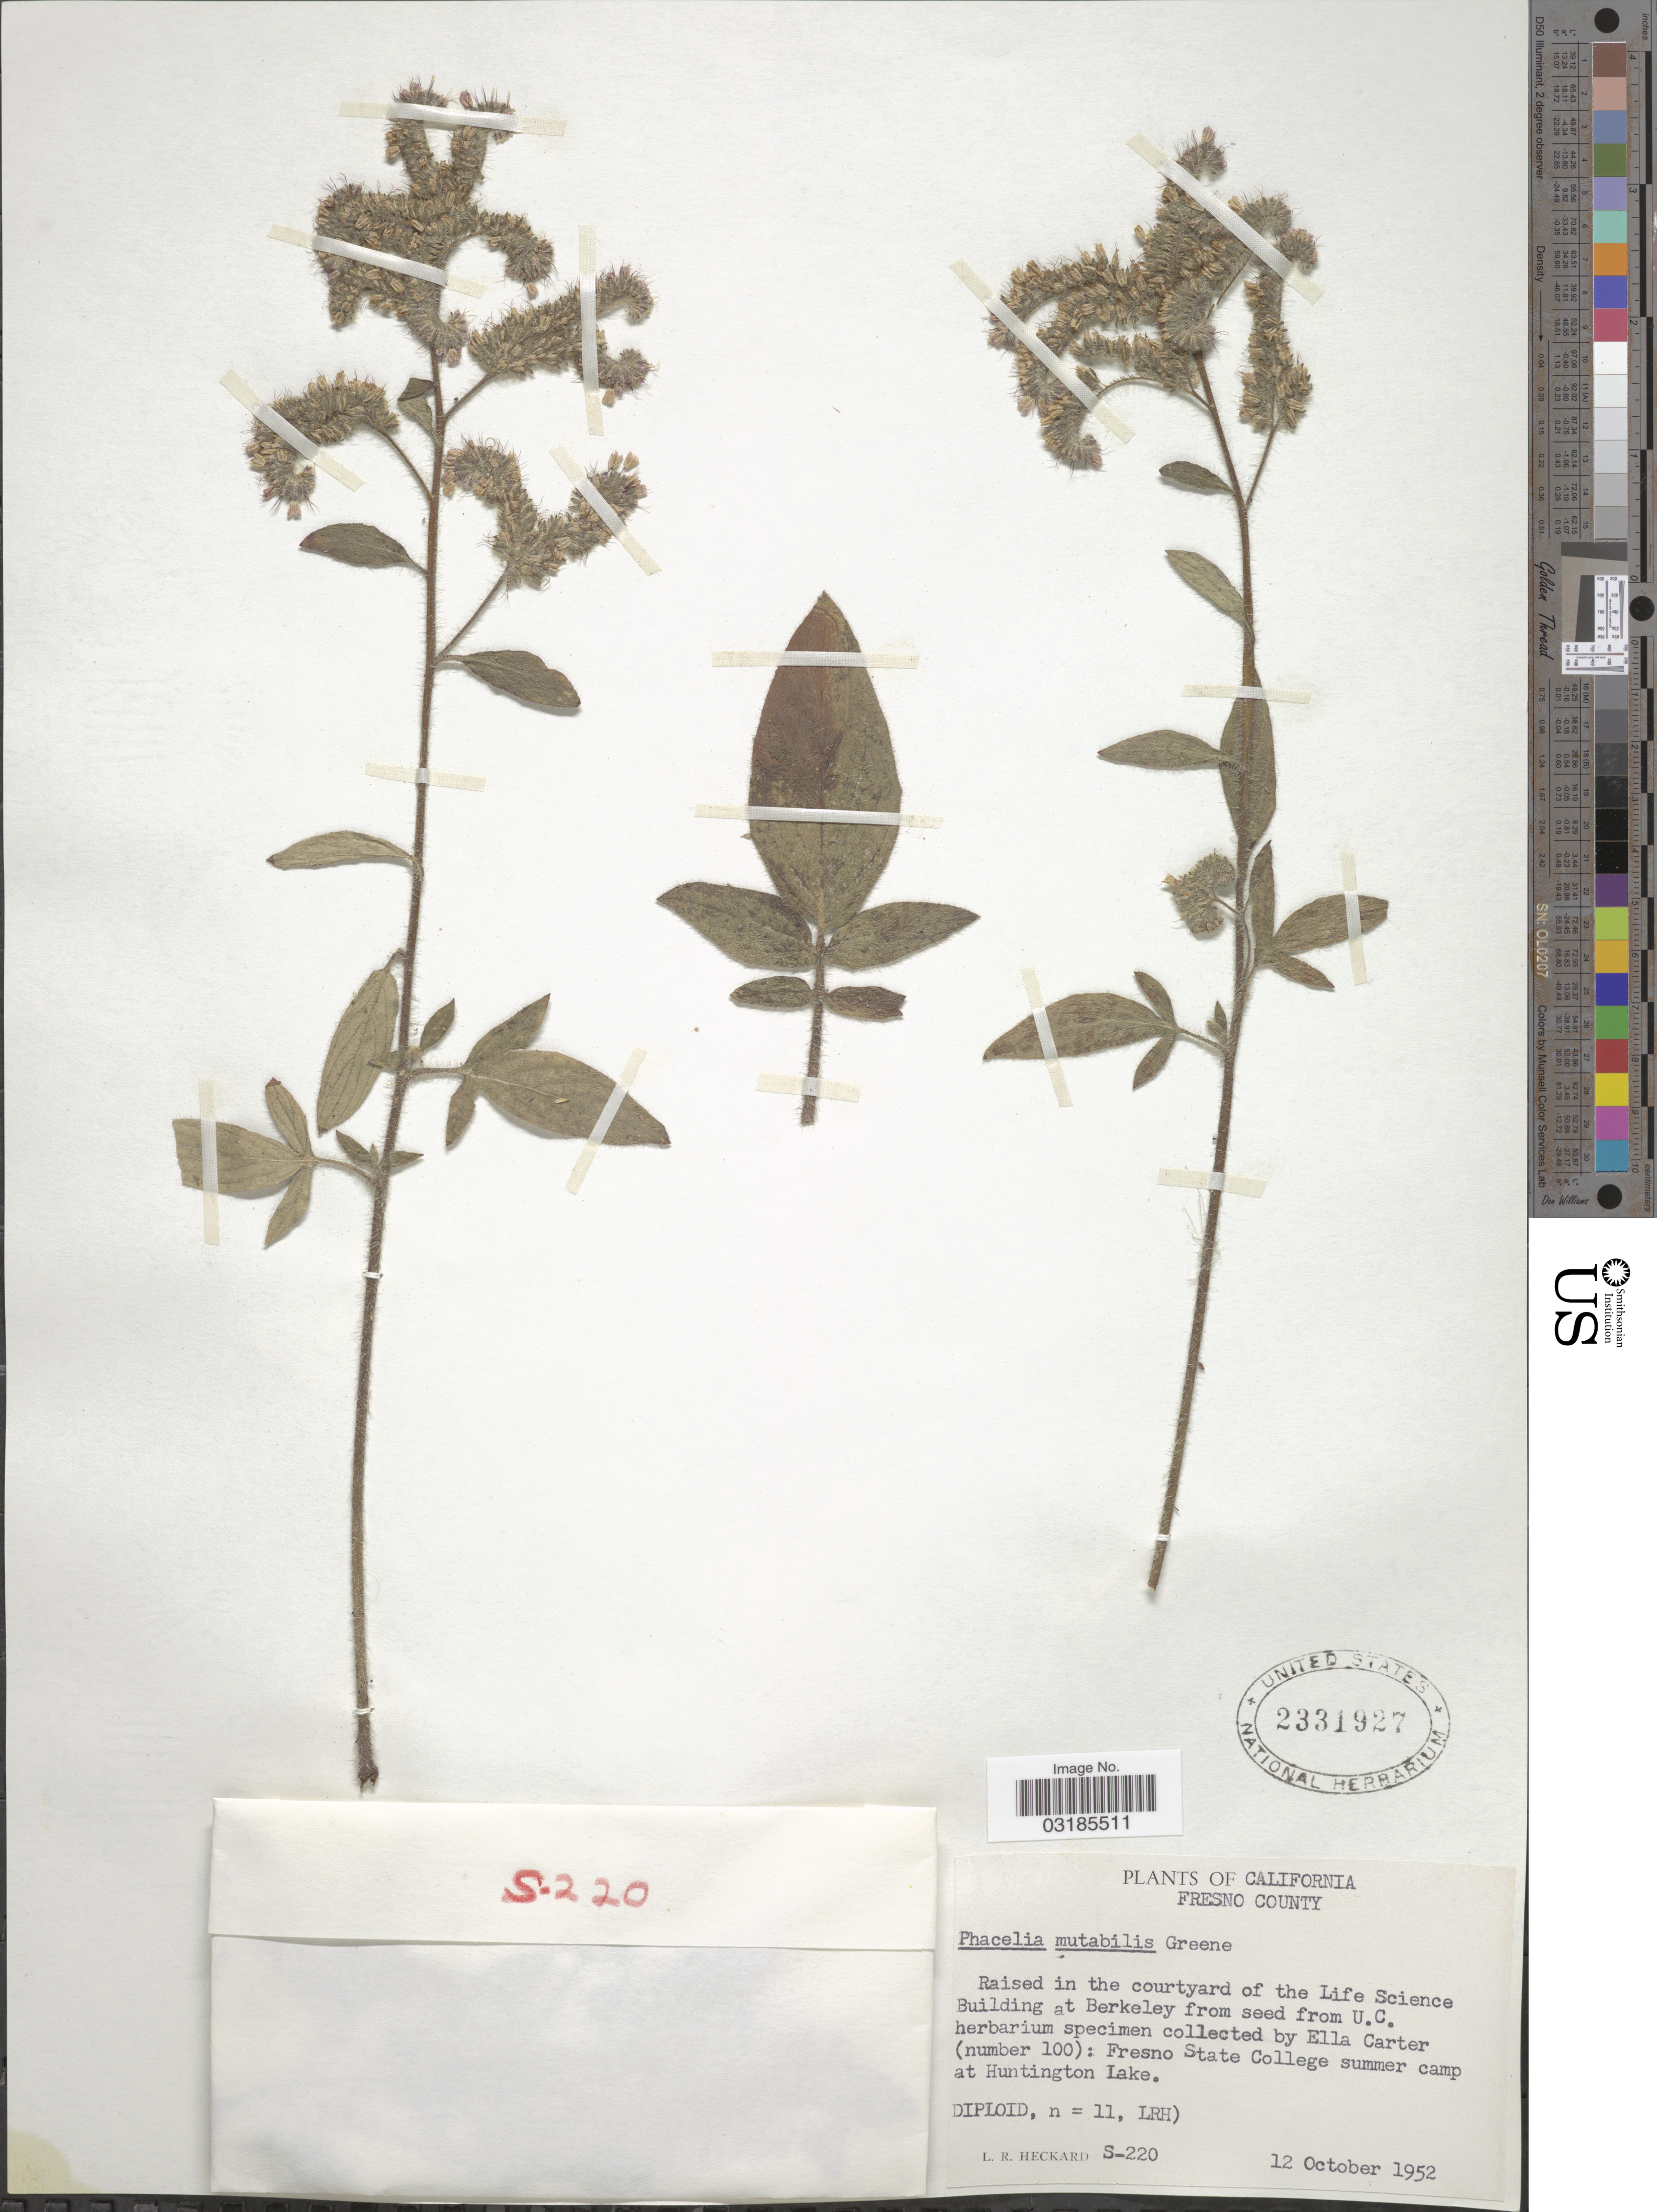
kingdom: Plantae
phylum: Tracheophyta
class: Magnoliopsida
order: Boraginales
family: Hydrophyllaceae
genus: Phacelia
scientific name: Phacelia mutabilis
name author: Greene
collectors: L. R. Heckard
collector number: S-220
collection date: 1952-10-12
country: United States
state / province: California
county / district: Fresno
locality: Fresno County, Raised in the courtyard of the Life Science Building at Berkeley. [unsure placement]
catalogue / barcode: US 2331927